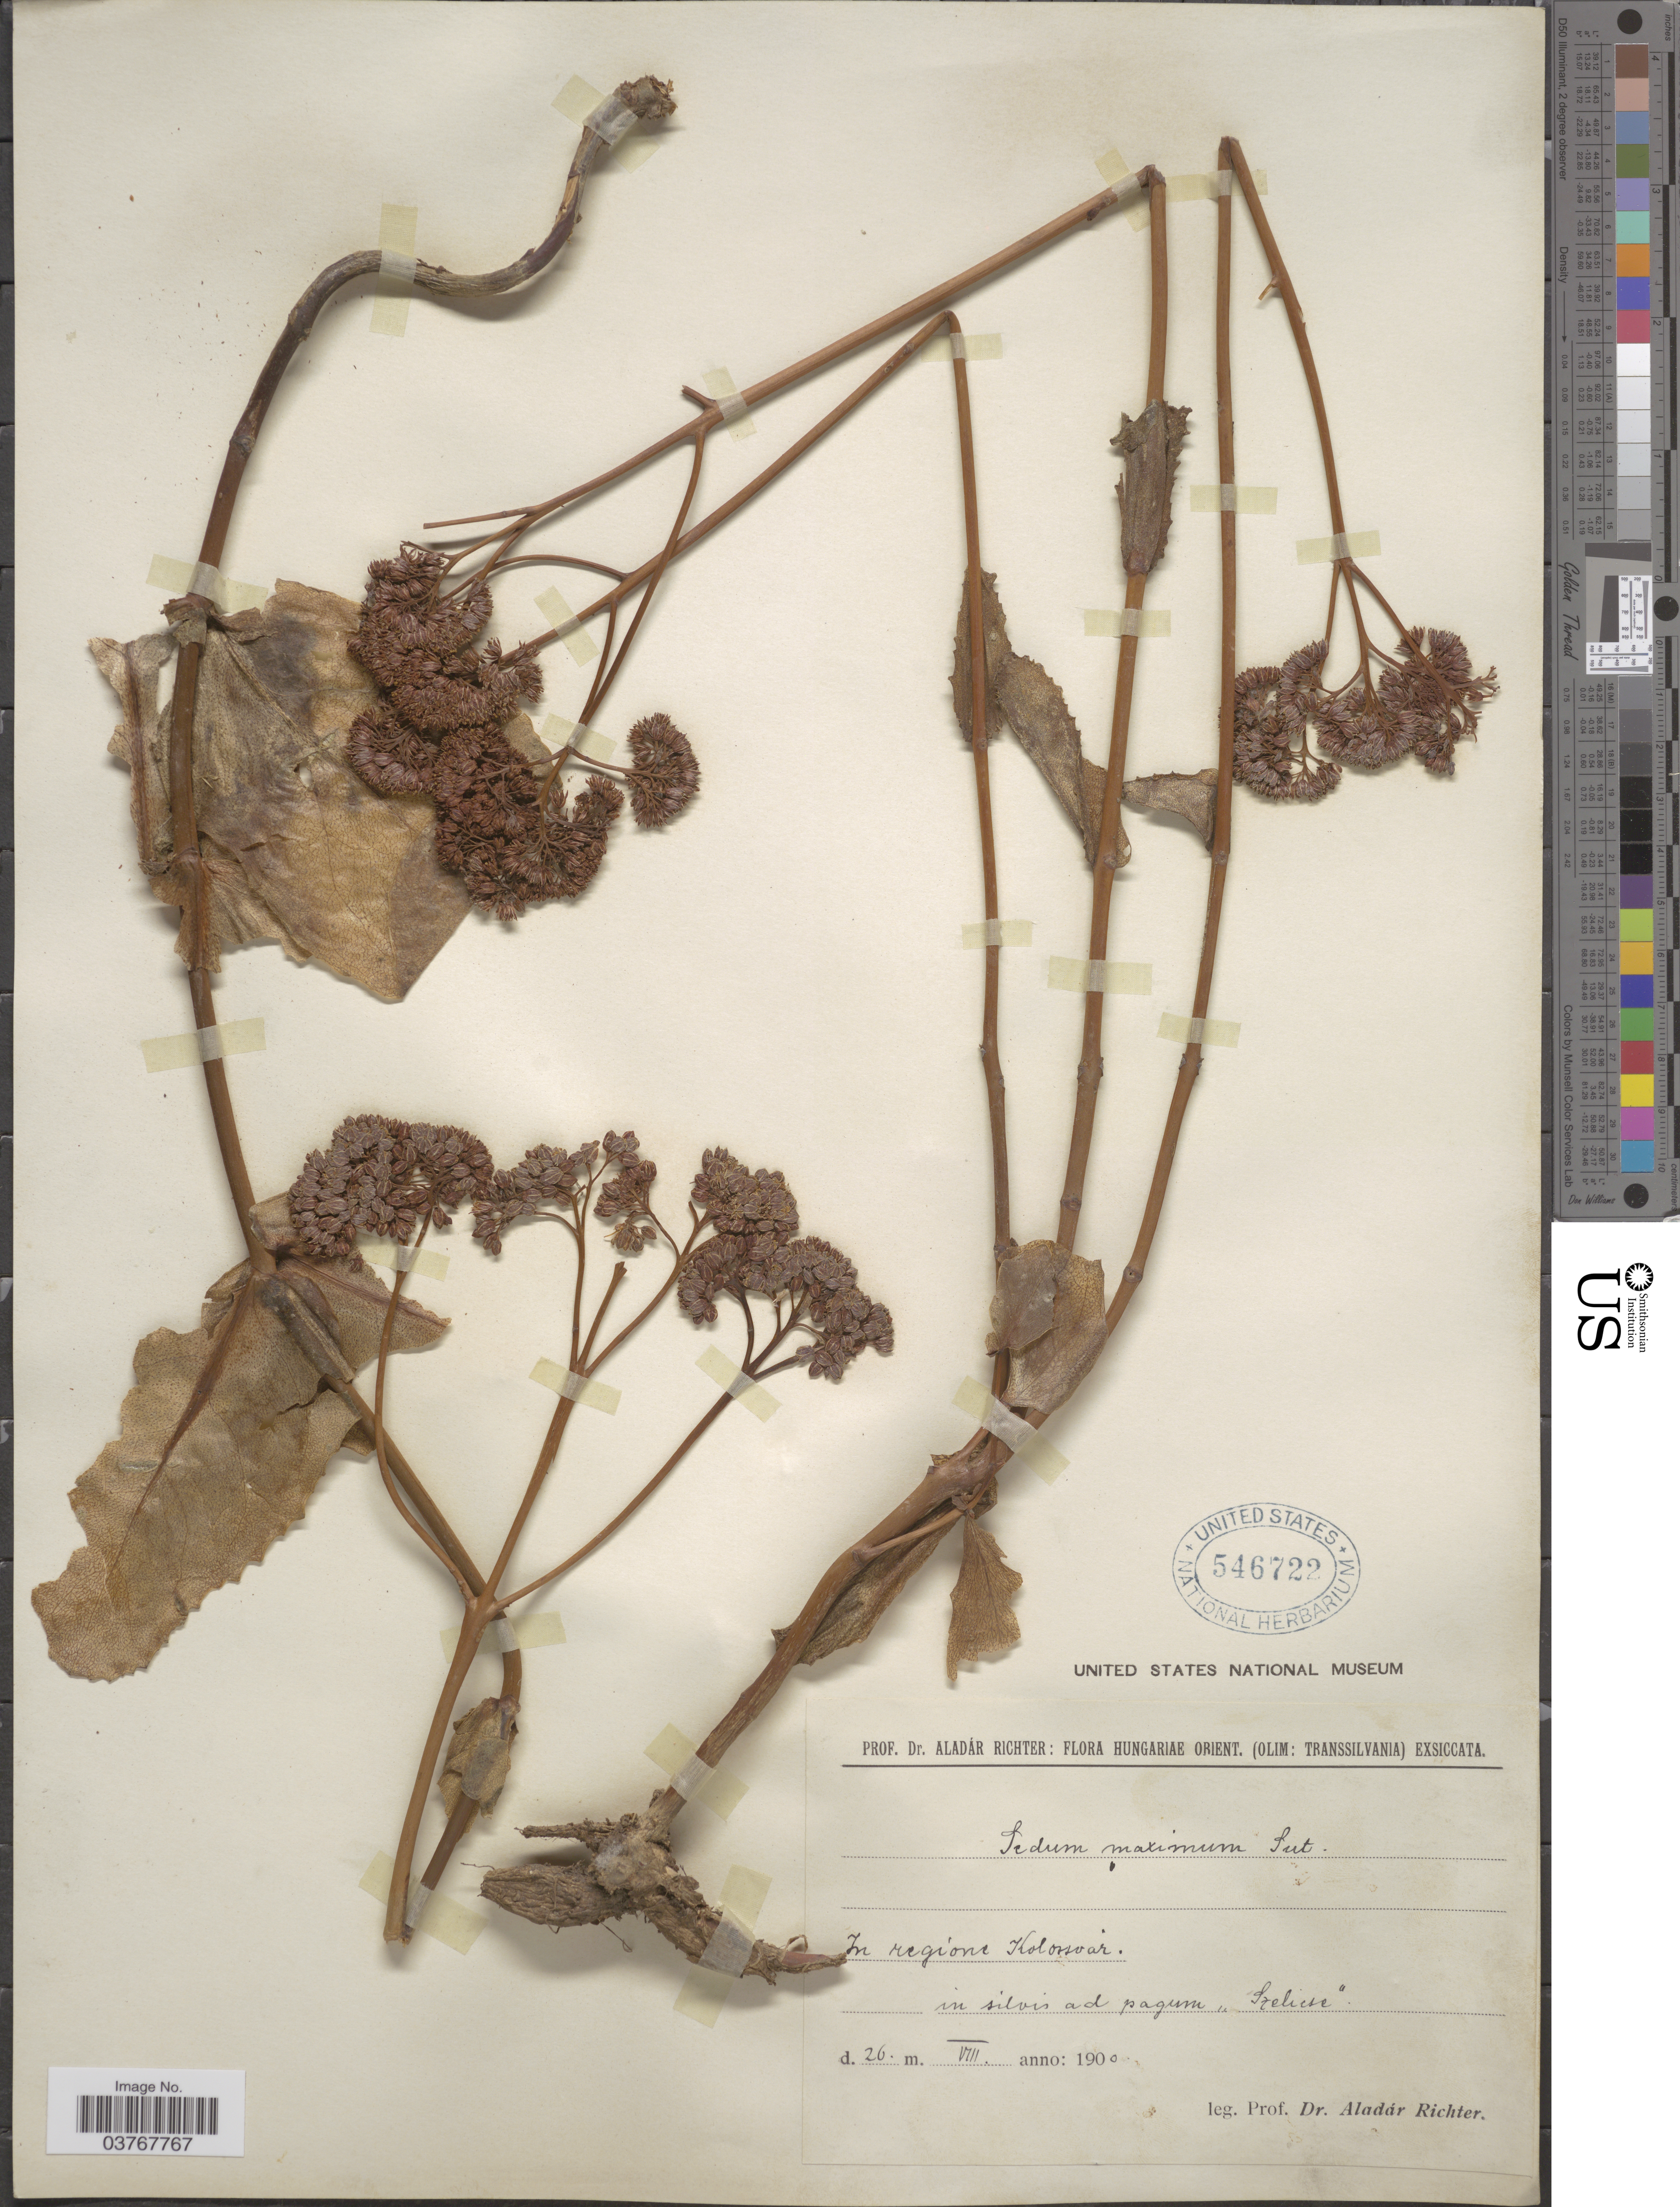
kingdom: Plantae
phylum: Tracheophyta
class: Magnoliopsida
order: Saxifragales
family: Crassulaceae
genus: Hylotelephium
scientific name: Hylotelephium maximum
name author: (L.) Holub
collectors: V. A. Richter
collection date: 1900-08-26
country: Hungary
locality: Hungariae Orient. (Olim: Transsilvania). In regione Kolossvar. in silvis ad pagum ,,Szelicse'. [interpreted]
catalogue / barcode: US 546722